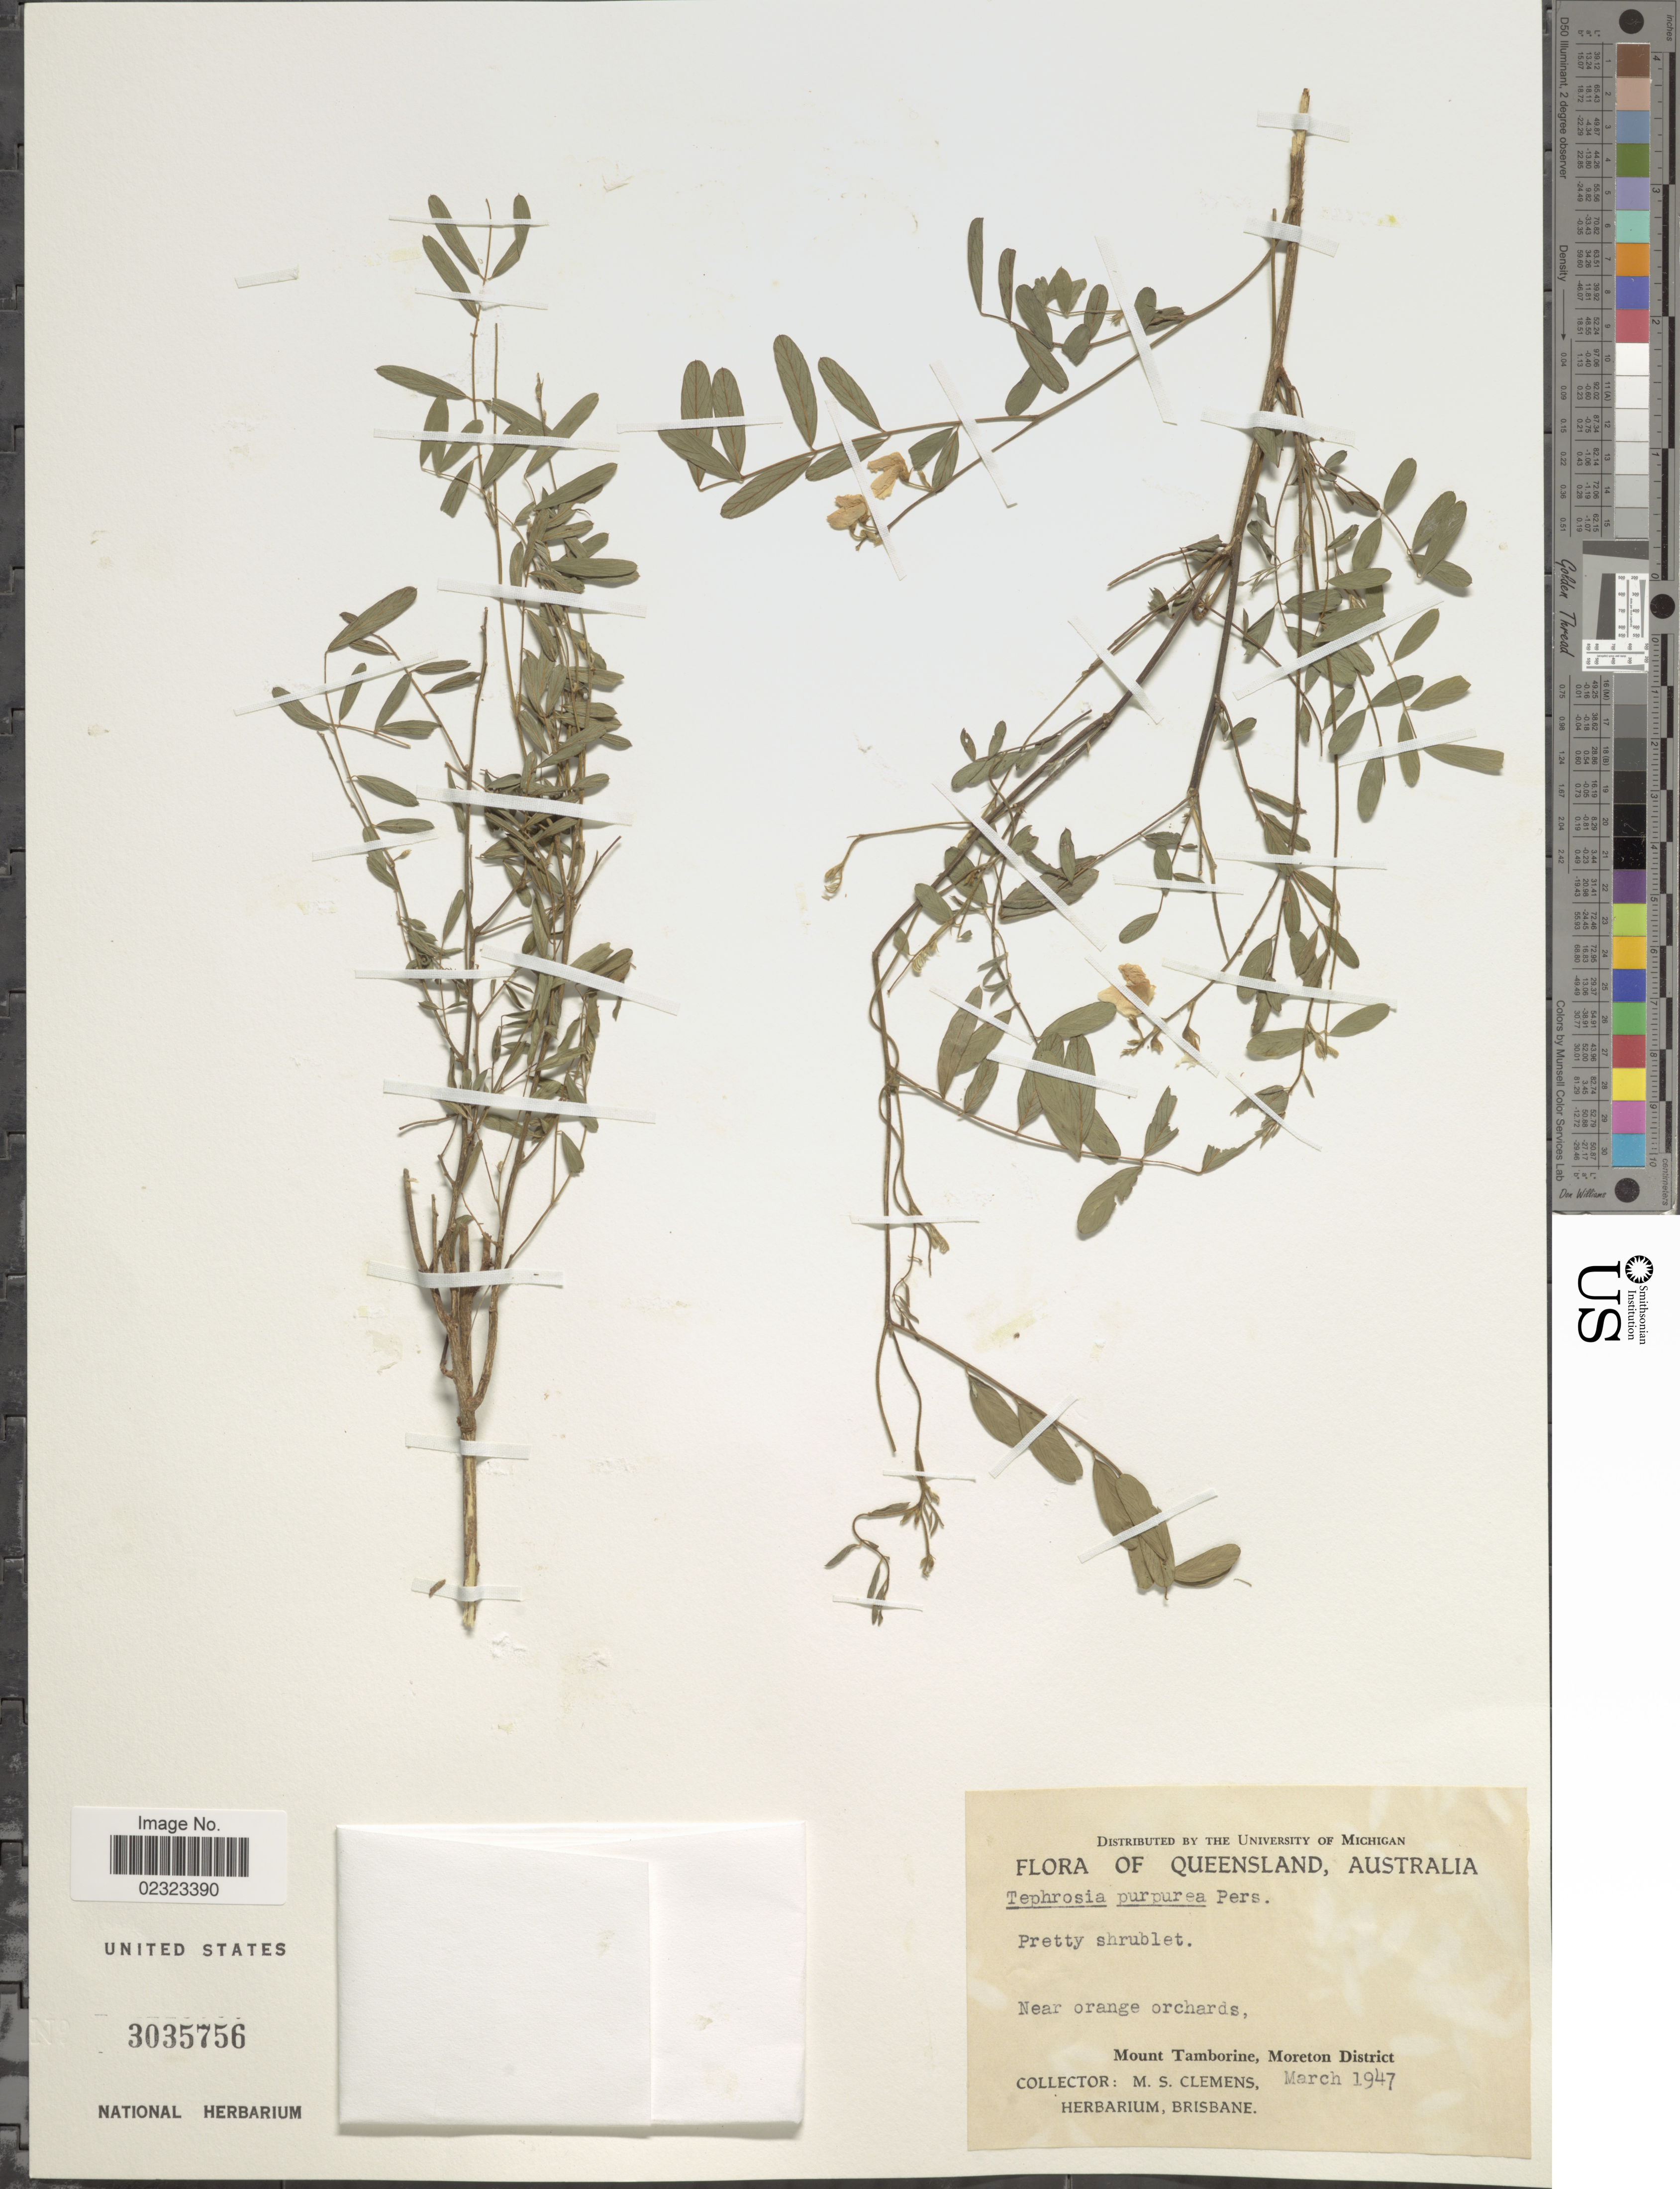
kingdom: Plantae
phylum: Tracheophyta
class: Magnoliopsida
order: Fabales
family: Fabaceae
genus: Tephrosia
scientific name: Tephrosia purpurea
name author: (L.) Pers.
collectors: M. S. Clemens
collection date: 1947-03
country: Australia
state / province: Queensland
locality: Near orange orchards, Mount Tamborine, Moreton District.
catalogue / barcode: US 3035756